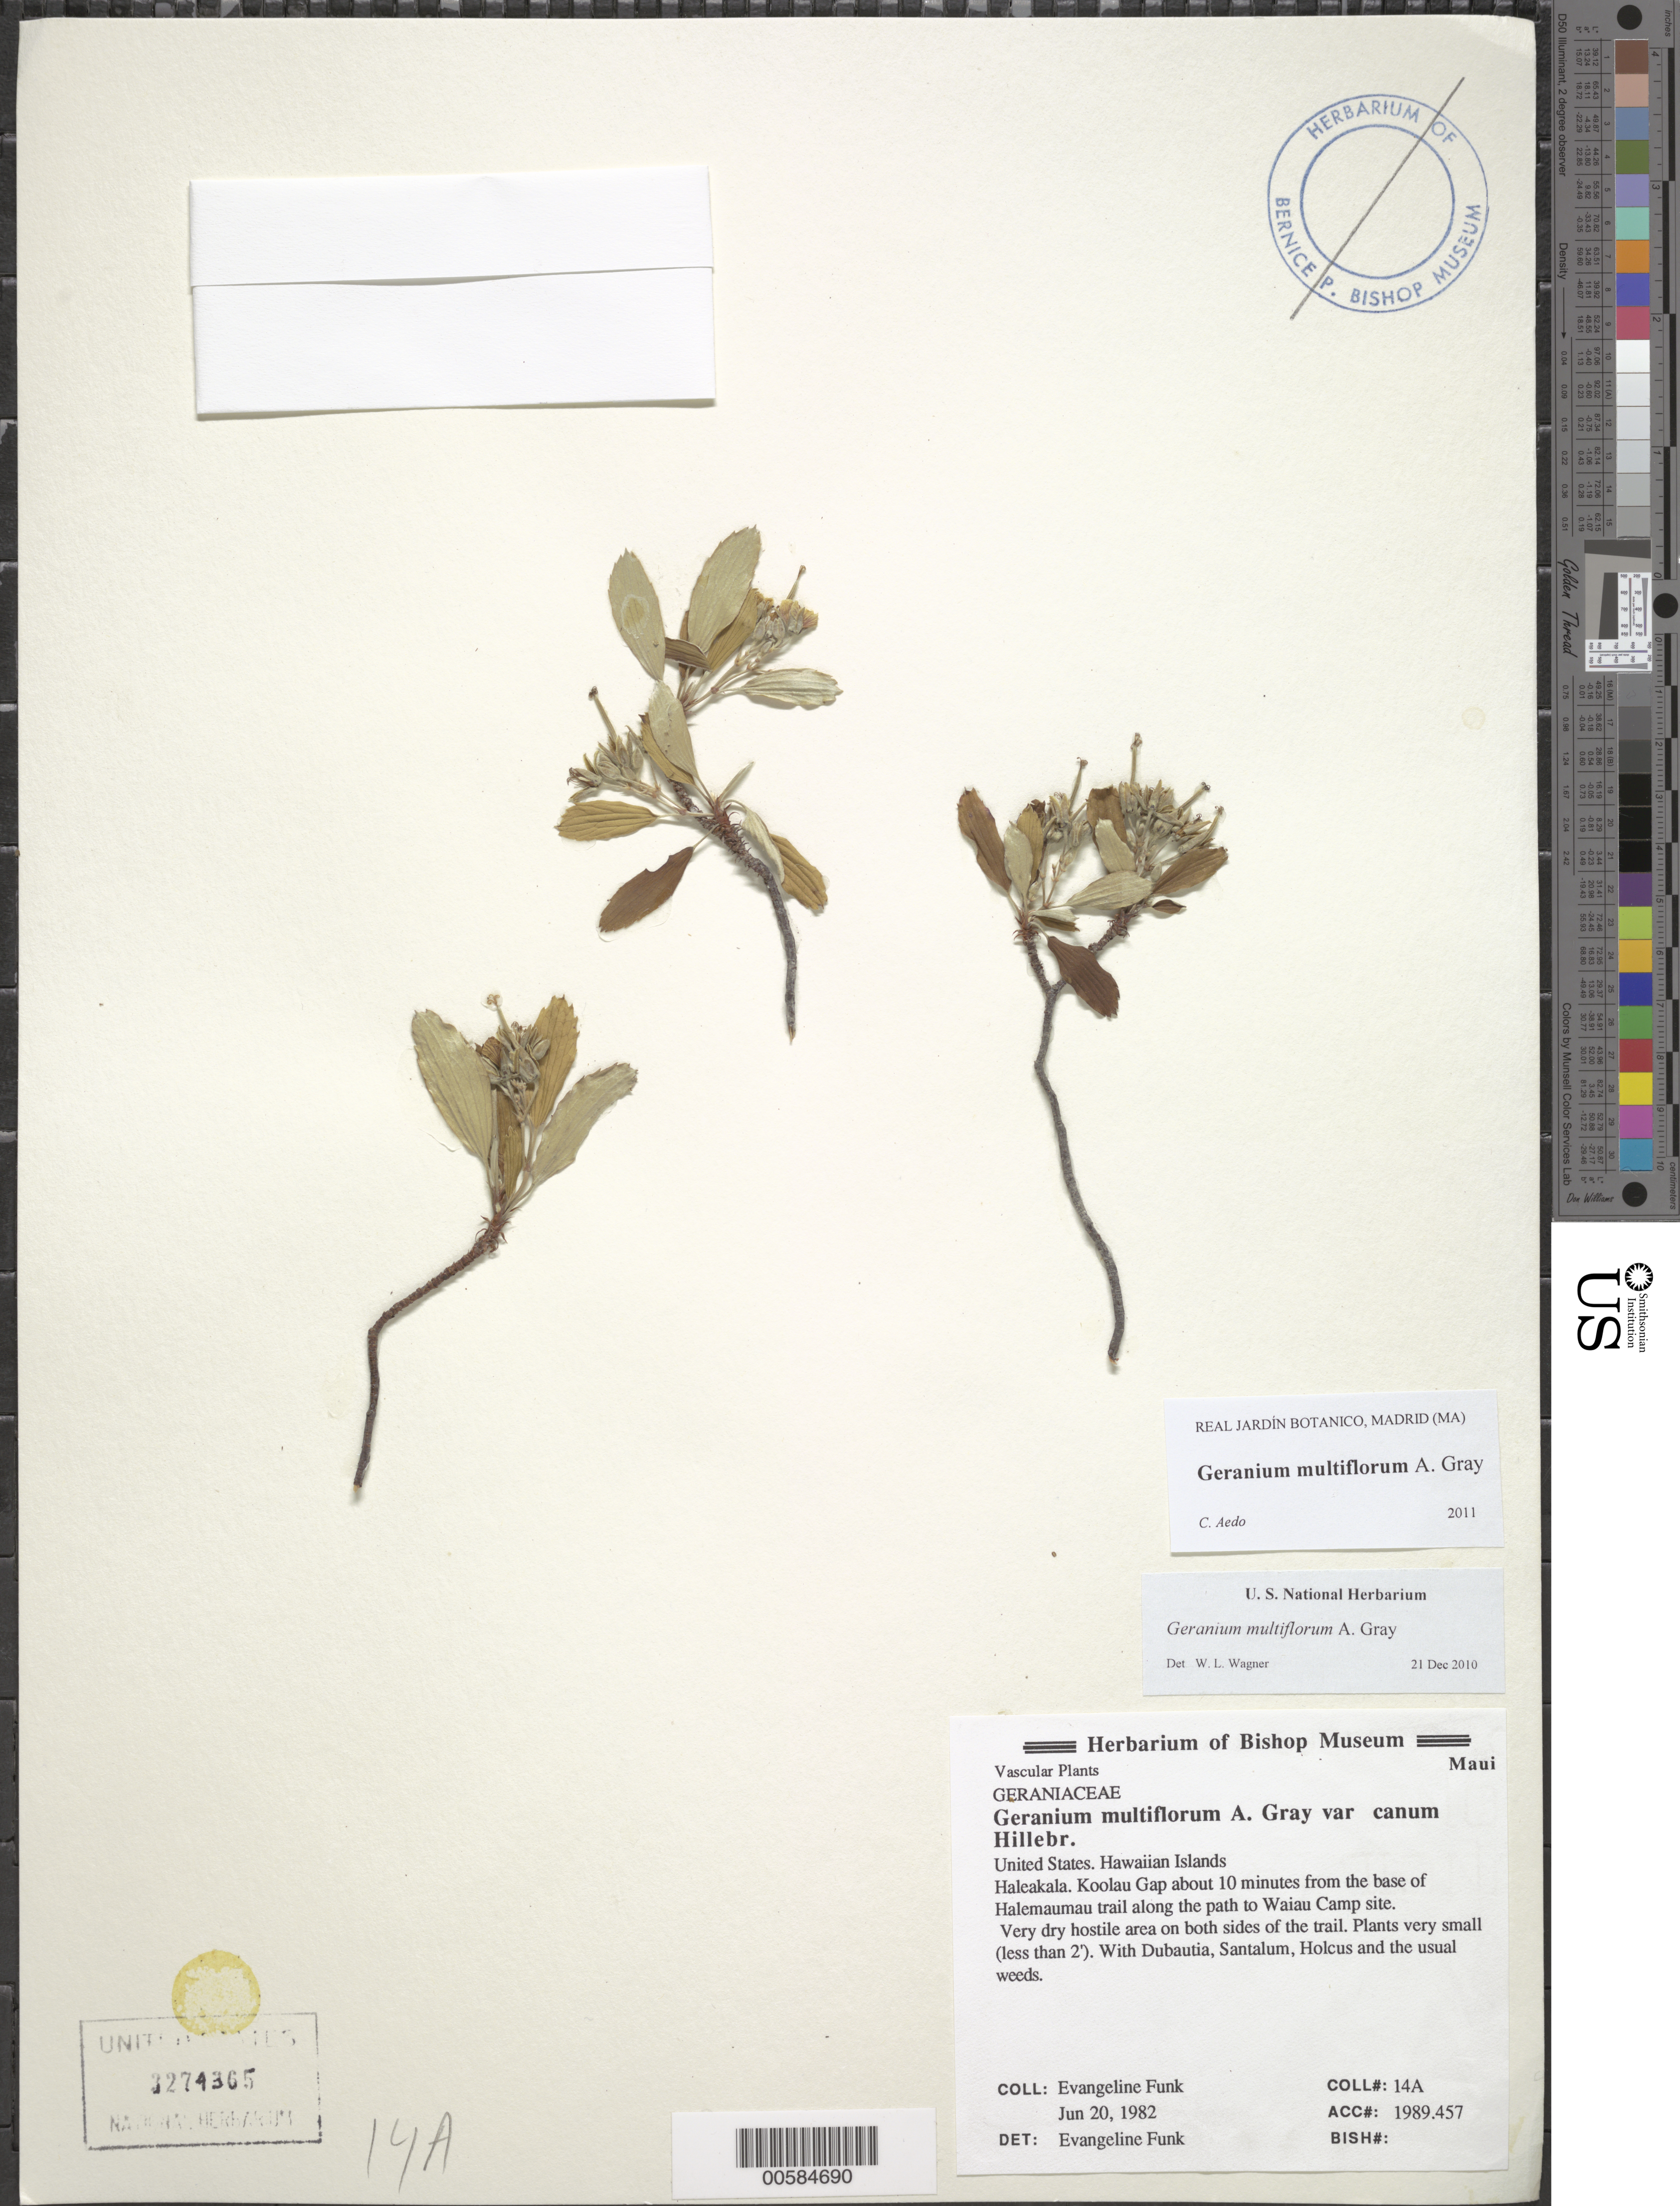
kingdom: Plantae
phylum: Tracheophyta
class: Magnoliopsida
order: Geraniales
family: Geraniaceae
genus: Geranium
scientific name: Geranium multiflorum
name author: A. Gray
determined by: Aedo, C.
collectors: E. Funk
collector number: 14A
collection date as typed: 20 Jun 1982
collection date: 1982-06-20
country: United States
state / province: Hawaii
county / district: Maui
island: Maui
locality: Haleakala. Koolau Gap ca 10 minutes from the base of Halemaumau trail along the path to Waiau Camp site.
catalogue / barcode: US 3274365